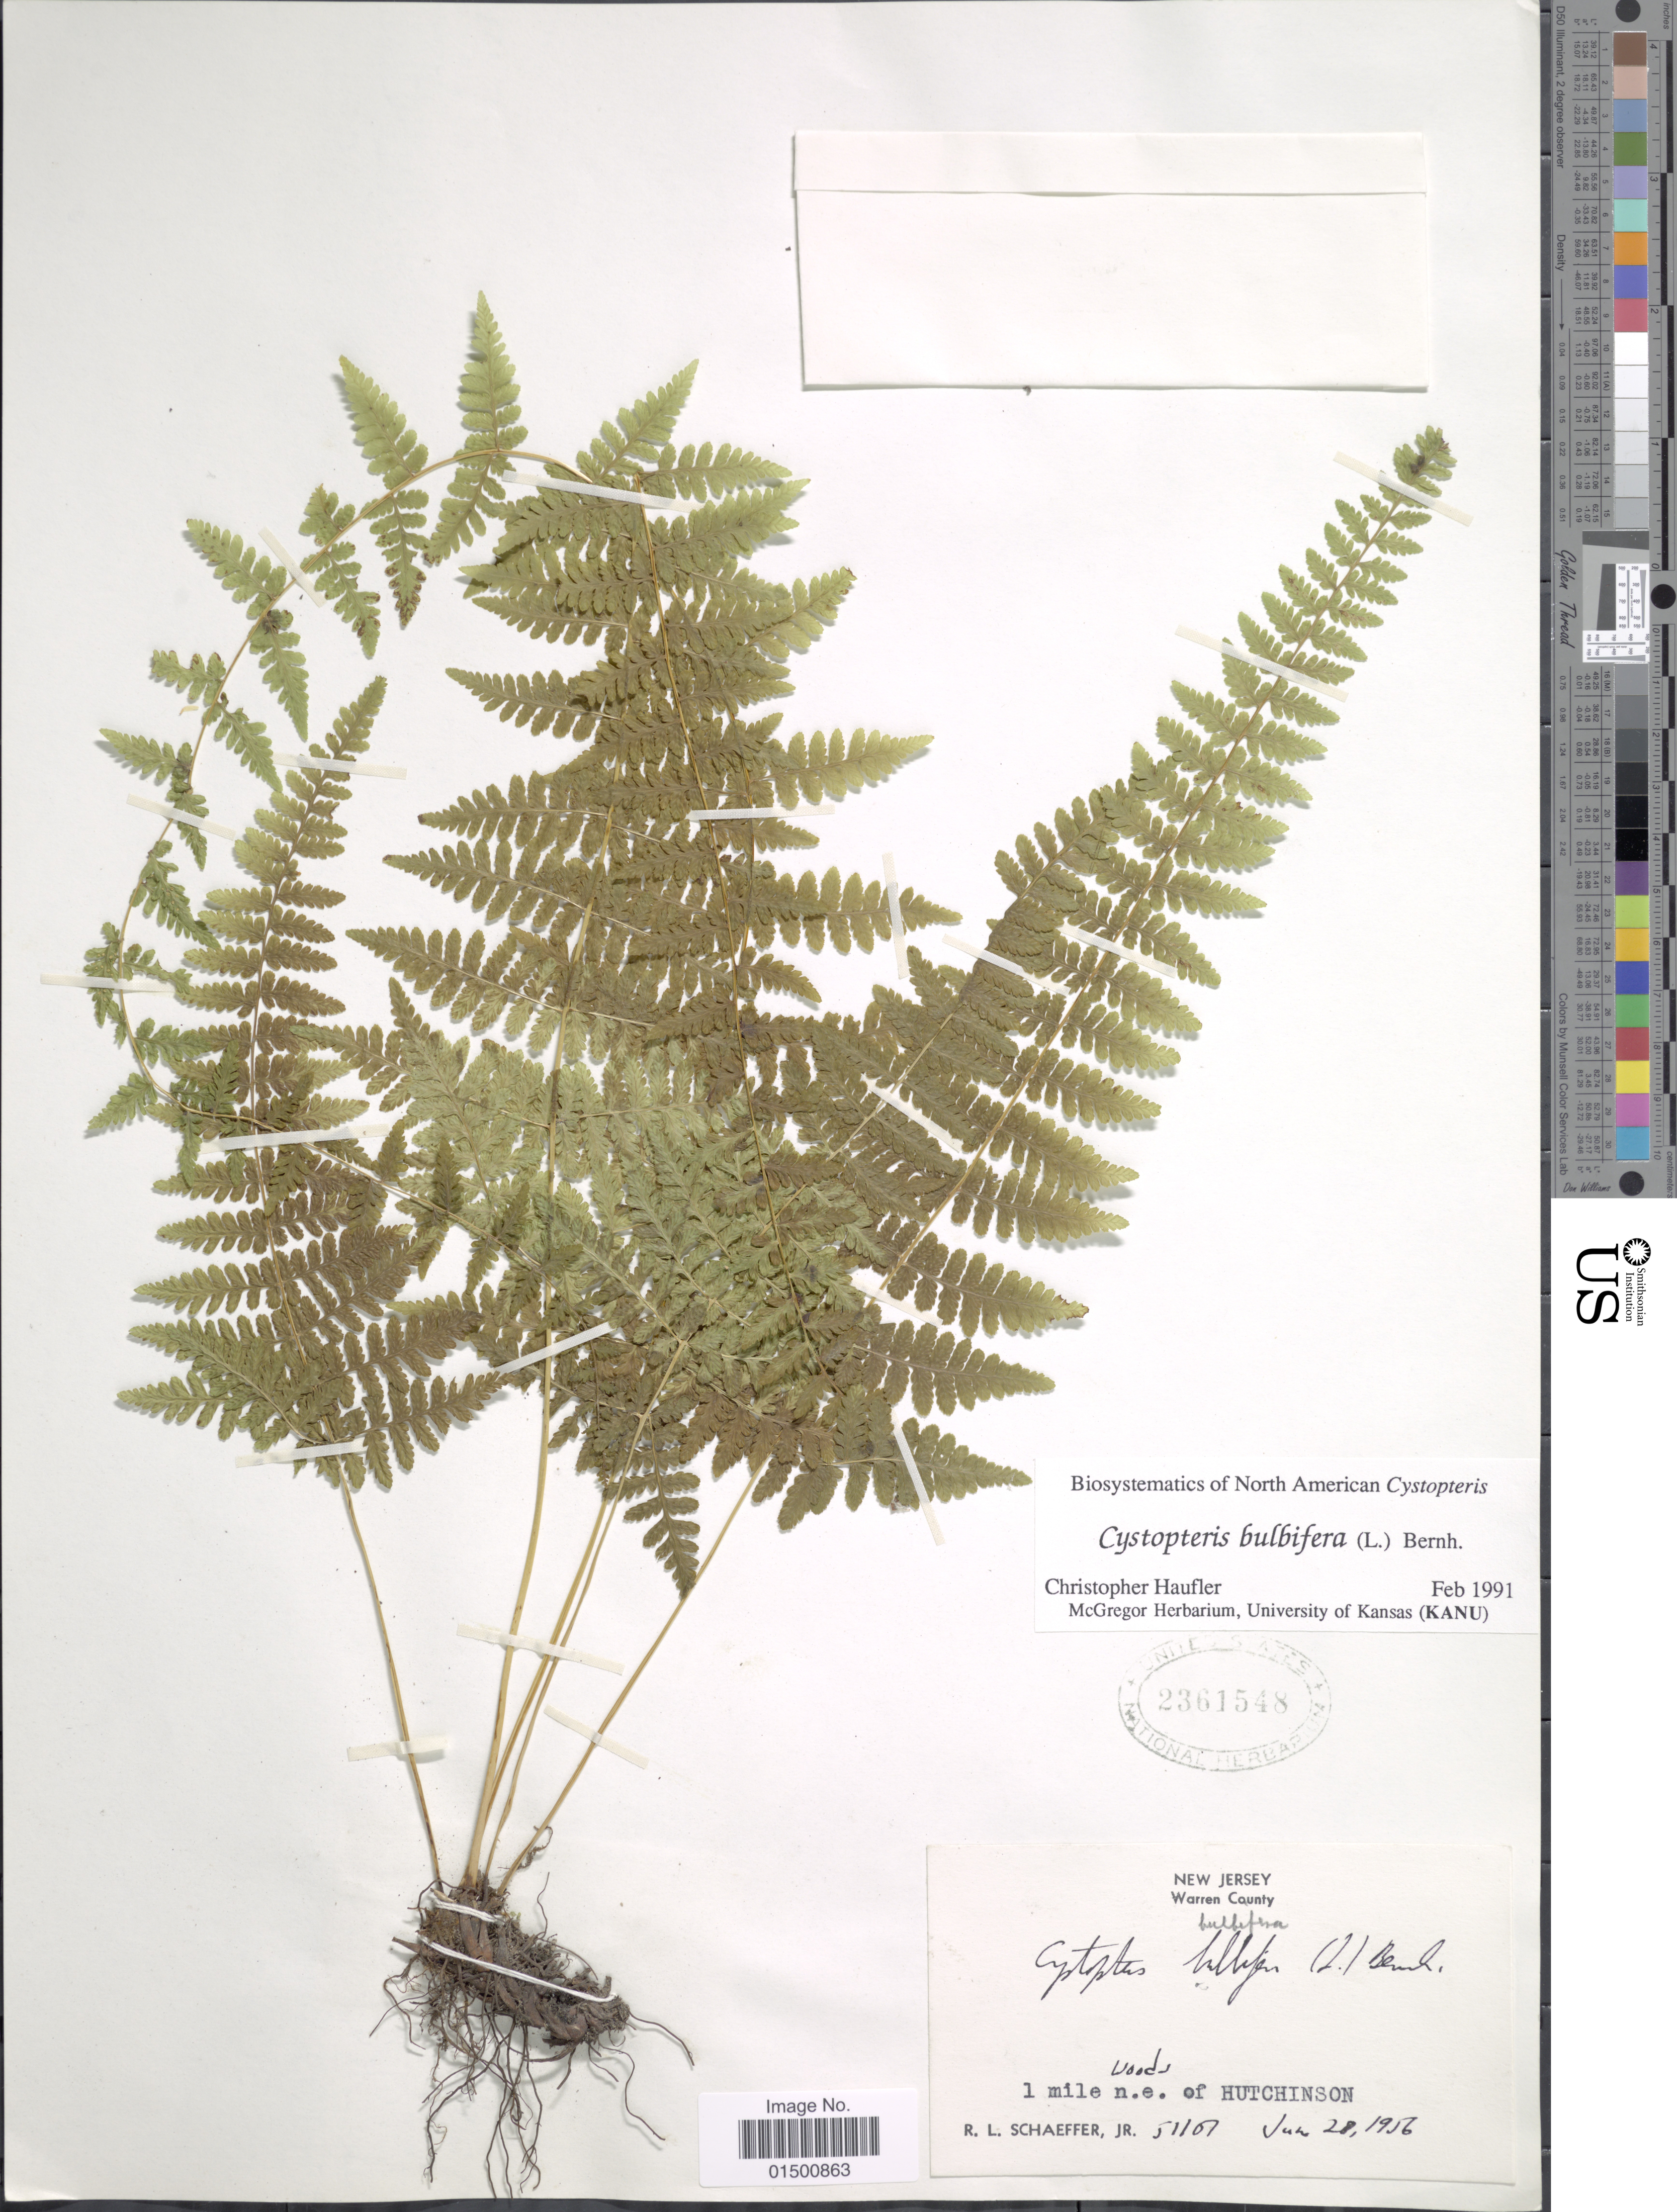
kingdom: Plantae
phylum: Tracheophyta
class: Polypodiopsida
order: Polypodiales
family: Cystopteridaceae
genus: Cystopteris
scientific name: Cystopteris bulbifera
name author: (L.) Bernh.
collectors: R. L. Schaeffer Jr.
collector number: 51151*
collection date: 1956-06-28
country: United States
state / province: New Jersey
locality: Warren County, 1 mile n.e . of Hutchinson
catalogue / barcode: US 2361548